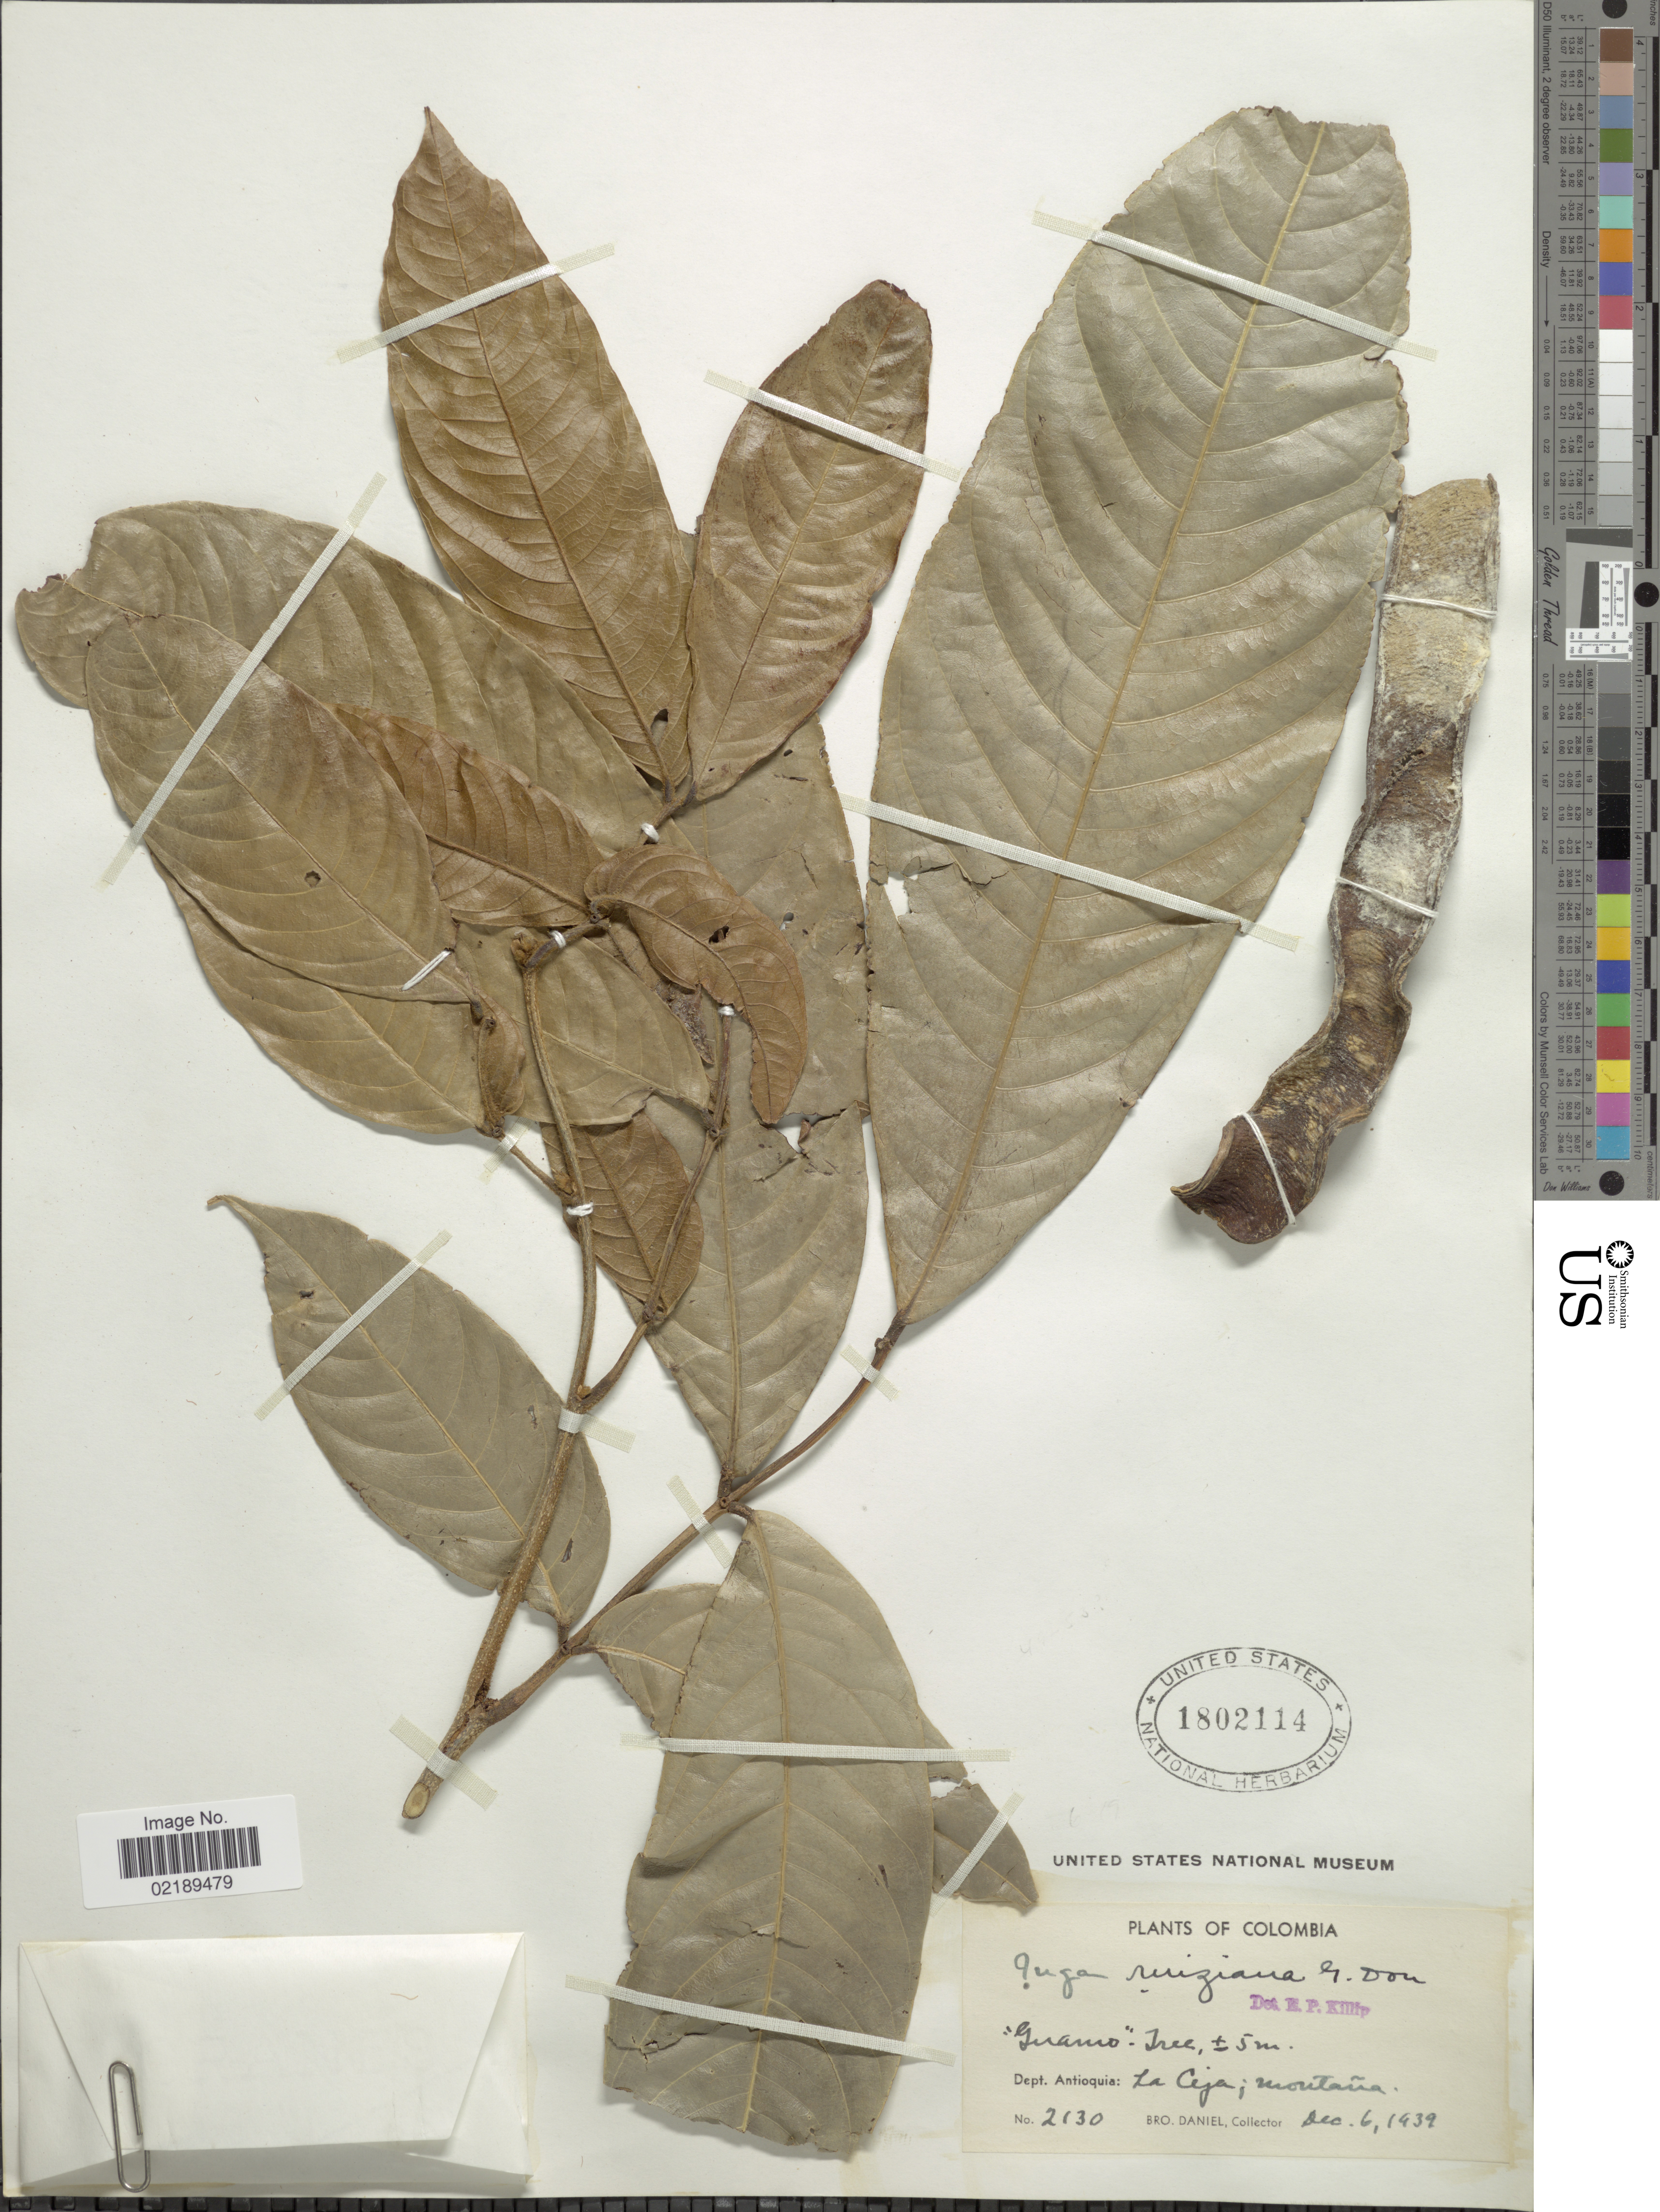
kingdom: Plantae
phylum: Tracheophyta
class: Magnoliopsida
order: Fabales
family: Fabaceae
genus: Inga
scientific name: Inga ruiziana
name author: G. Don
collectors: Bro. Daniel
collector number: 2130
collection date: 1939-12-06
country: Colombia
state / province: Antioquia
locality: Guamo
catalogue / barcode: US 1802114